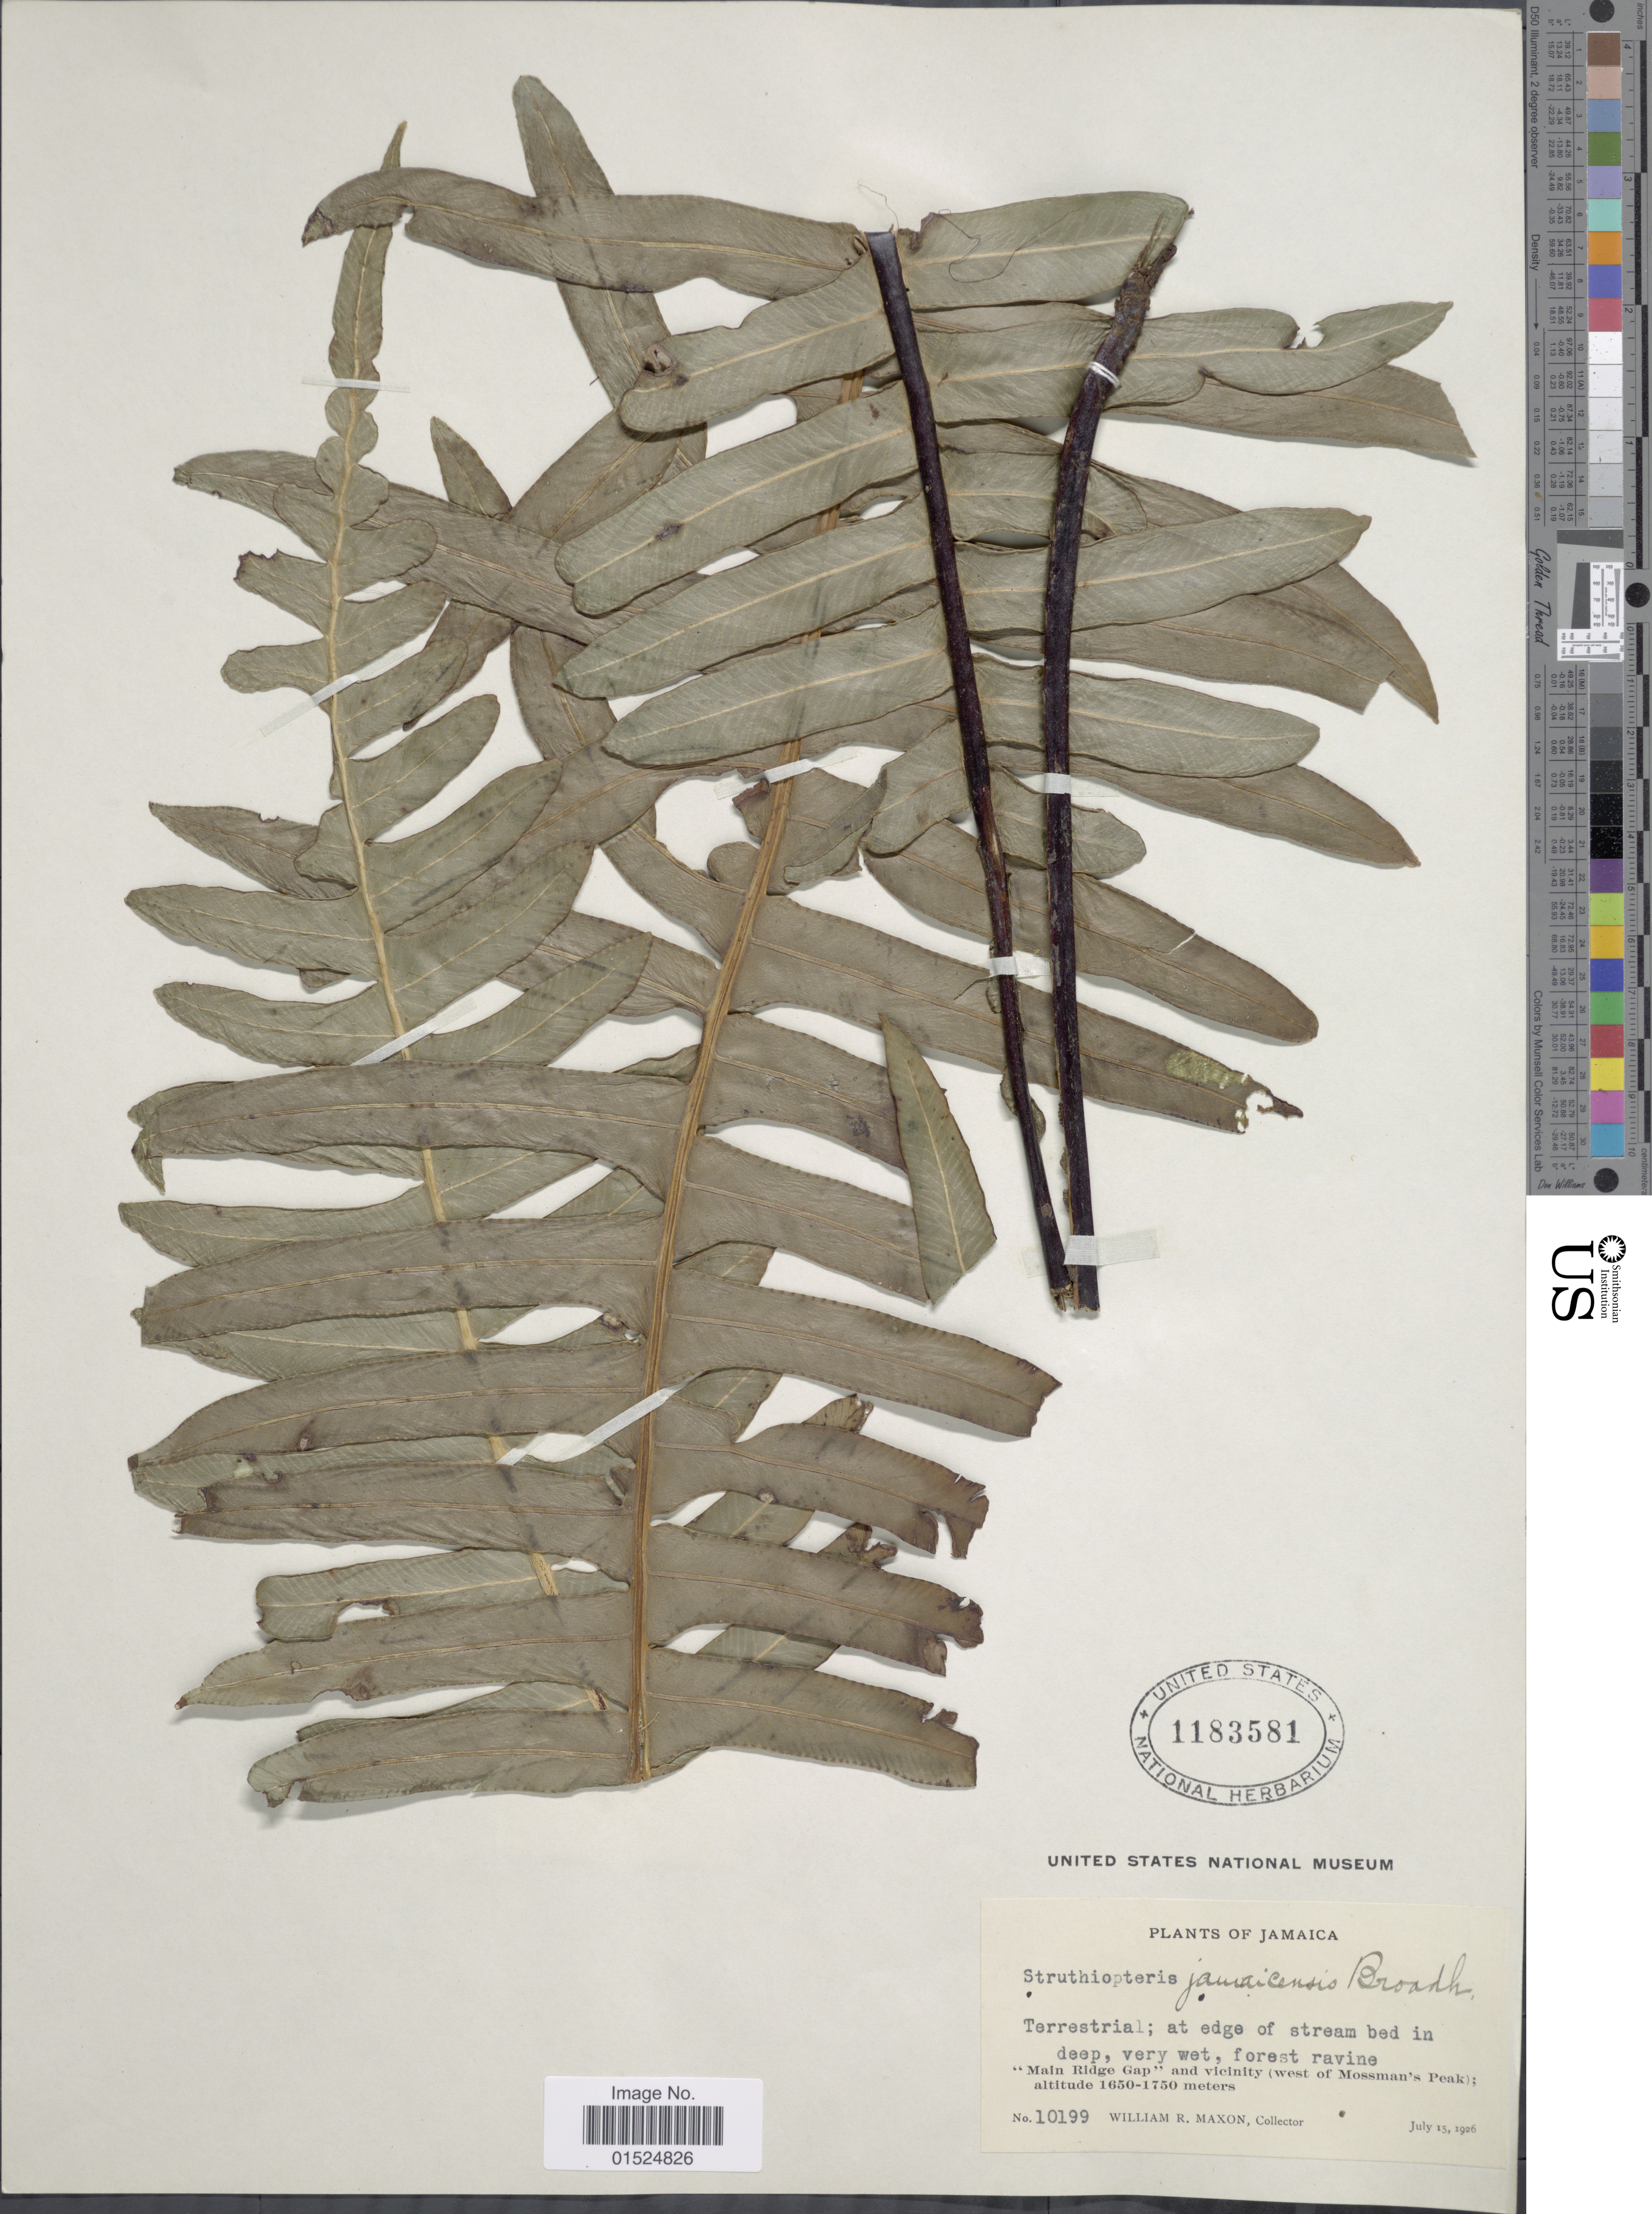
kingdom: Plantae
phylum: Tracheophyta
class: Polypodiopsida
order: Polypodiales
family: Blechnaceae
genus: Blechnum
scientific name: Blechnum jamaicense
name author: (Broadh.) C. Chr.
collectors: W. R. Maxon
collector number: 10199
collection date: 1926-07-15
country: Jamaica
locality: Main Ridge Gap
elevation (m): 1650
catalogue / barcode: US 1183587